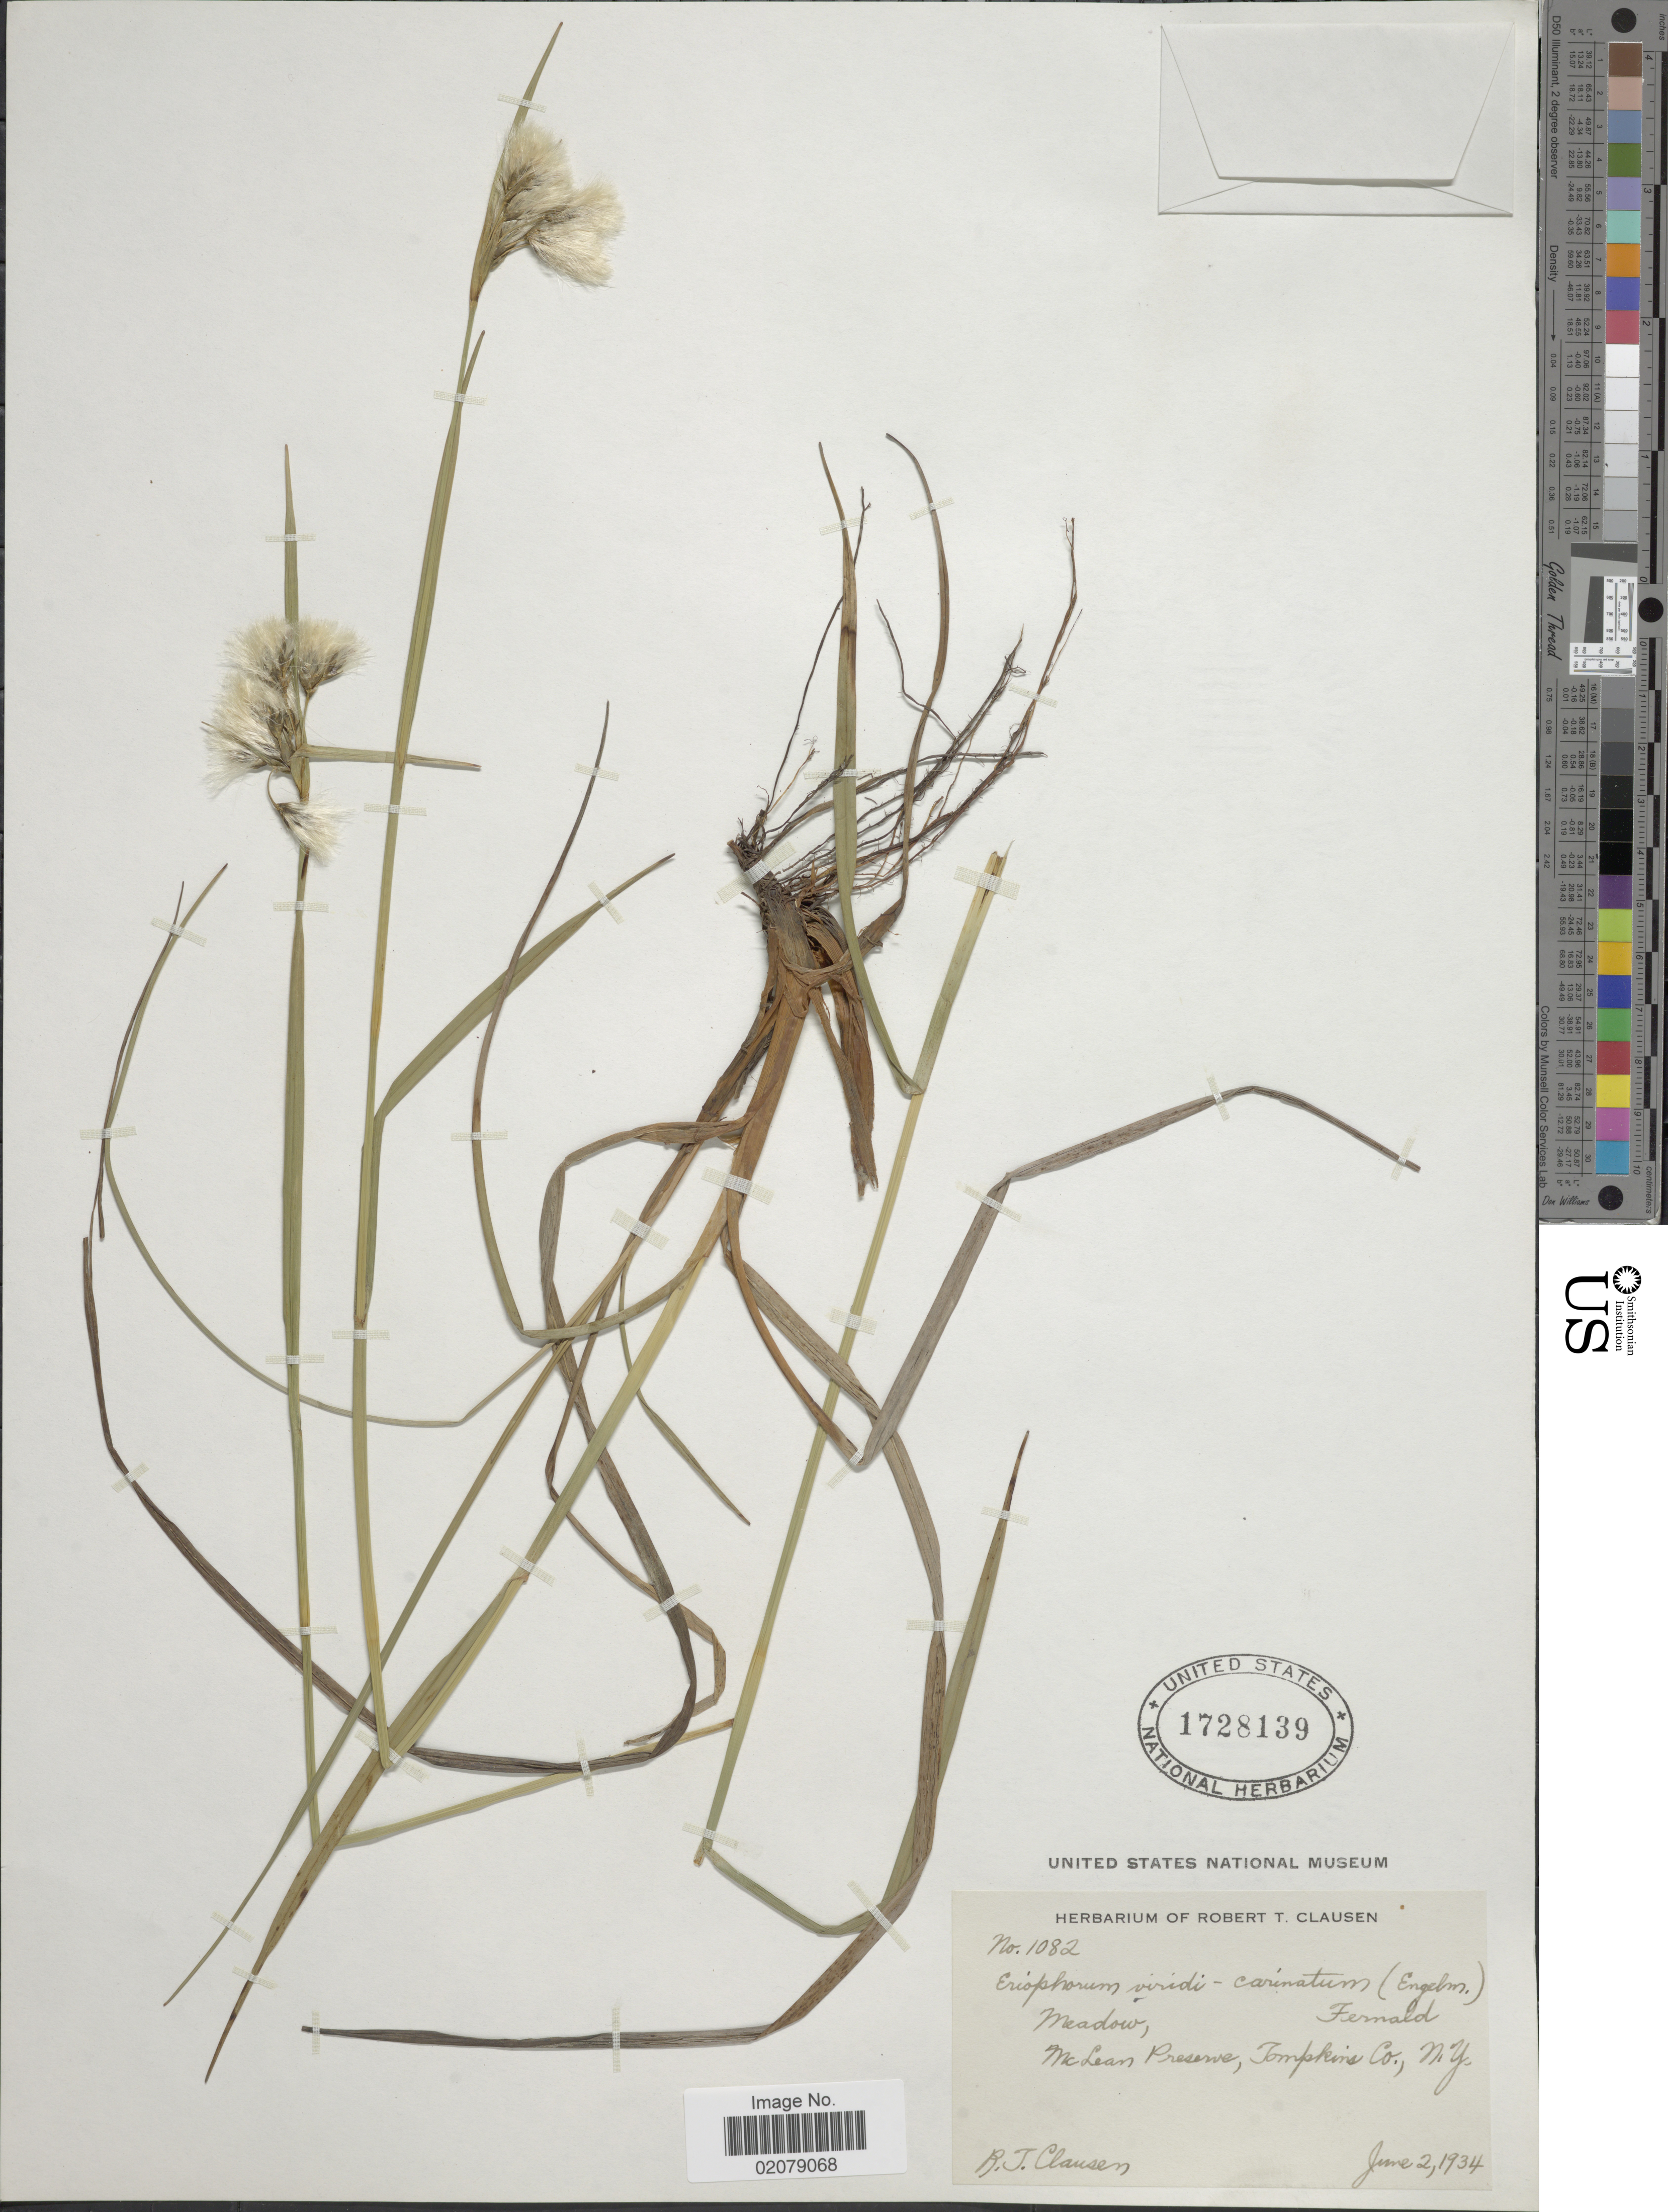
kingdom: Plantae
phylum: Tracheophyta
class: Liliopsida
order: Poales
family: Cyperaceae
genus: Eriophorum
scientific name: Eriophorum viridicarinatum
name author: (Englem.) Fernald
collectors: R. J. Clausen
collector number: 1082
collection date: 1934-06-02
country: United States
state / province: New York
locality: McLean Preserve, Tompkins Co., NY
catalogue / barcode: US 1728139